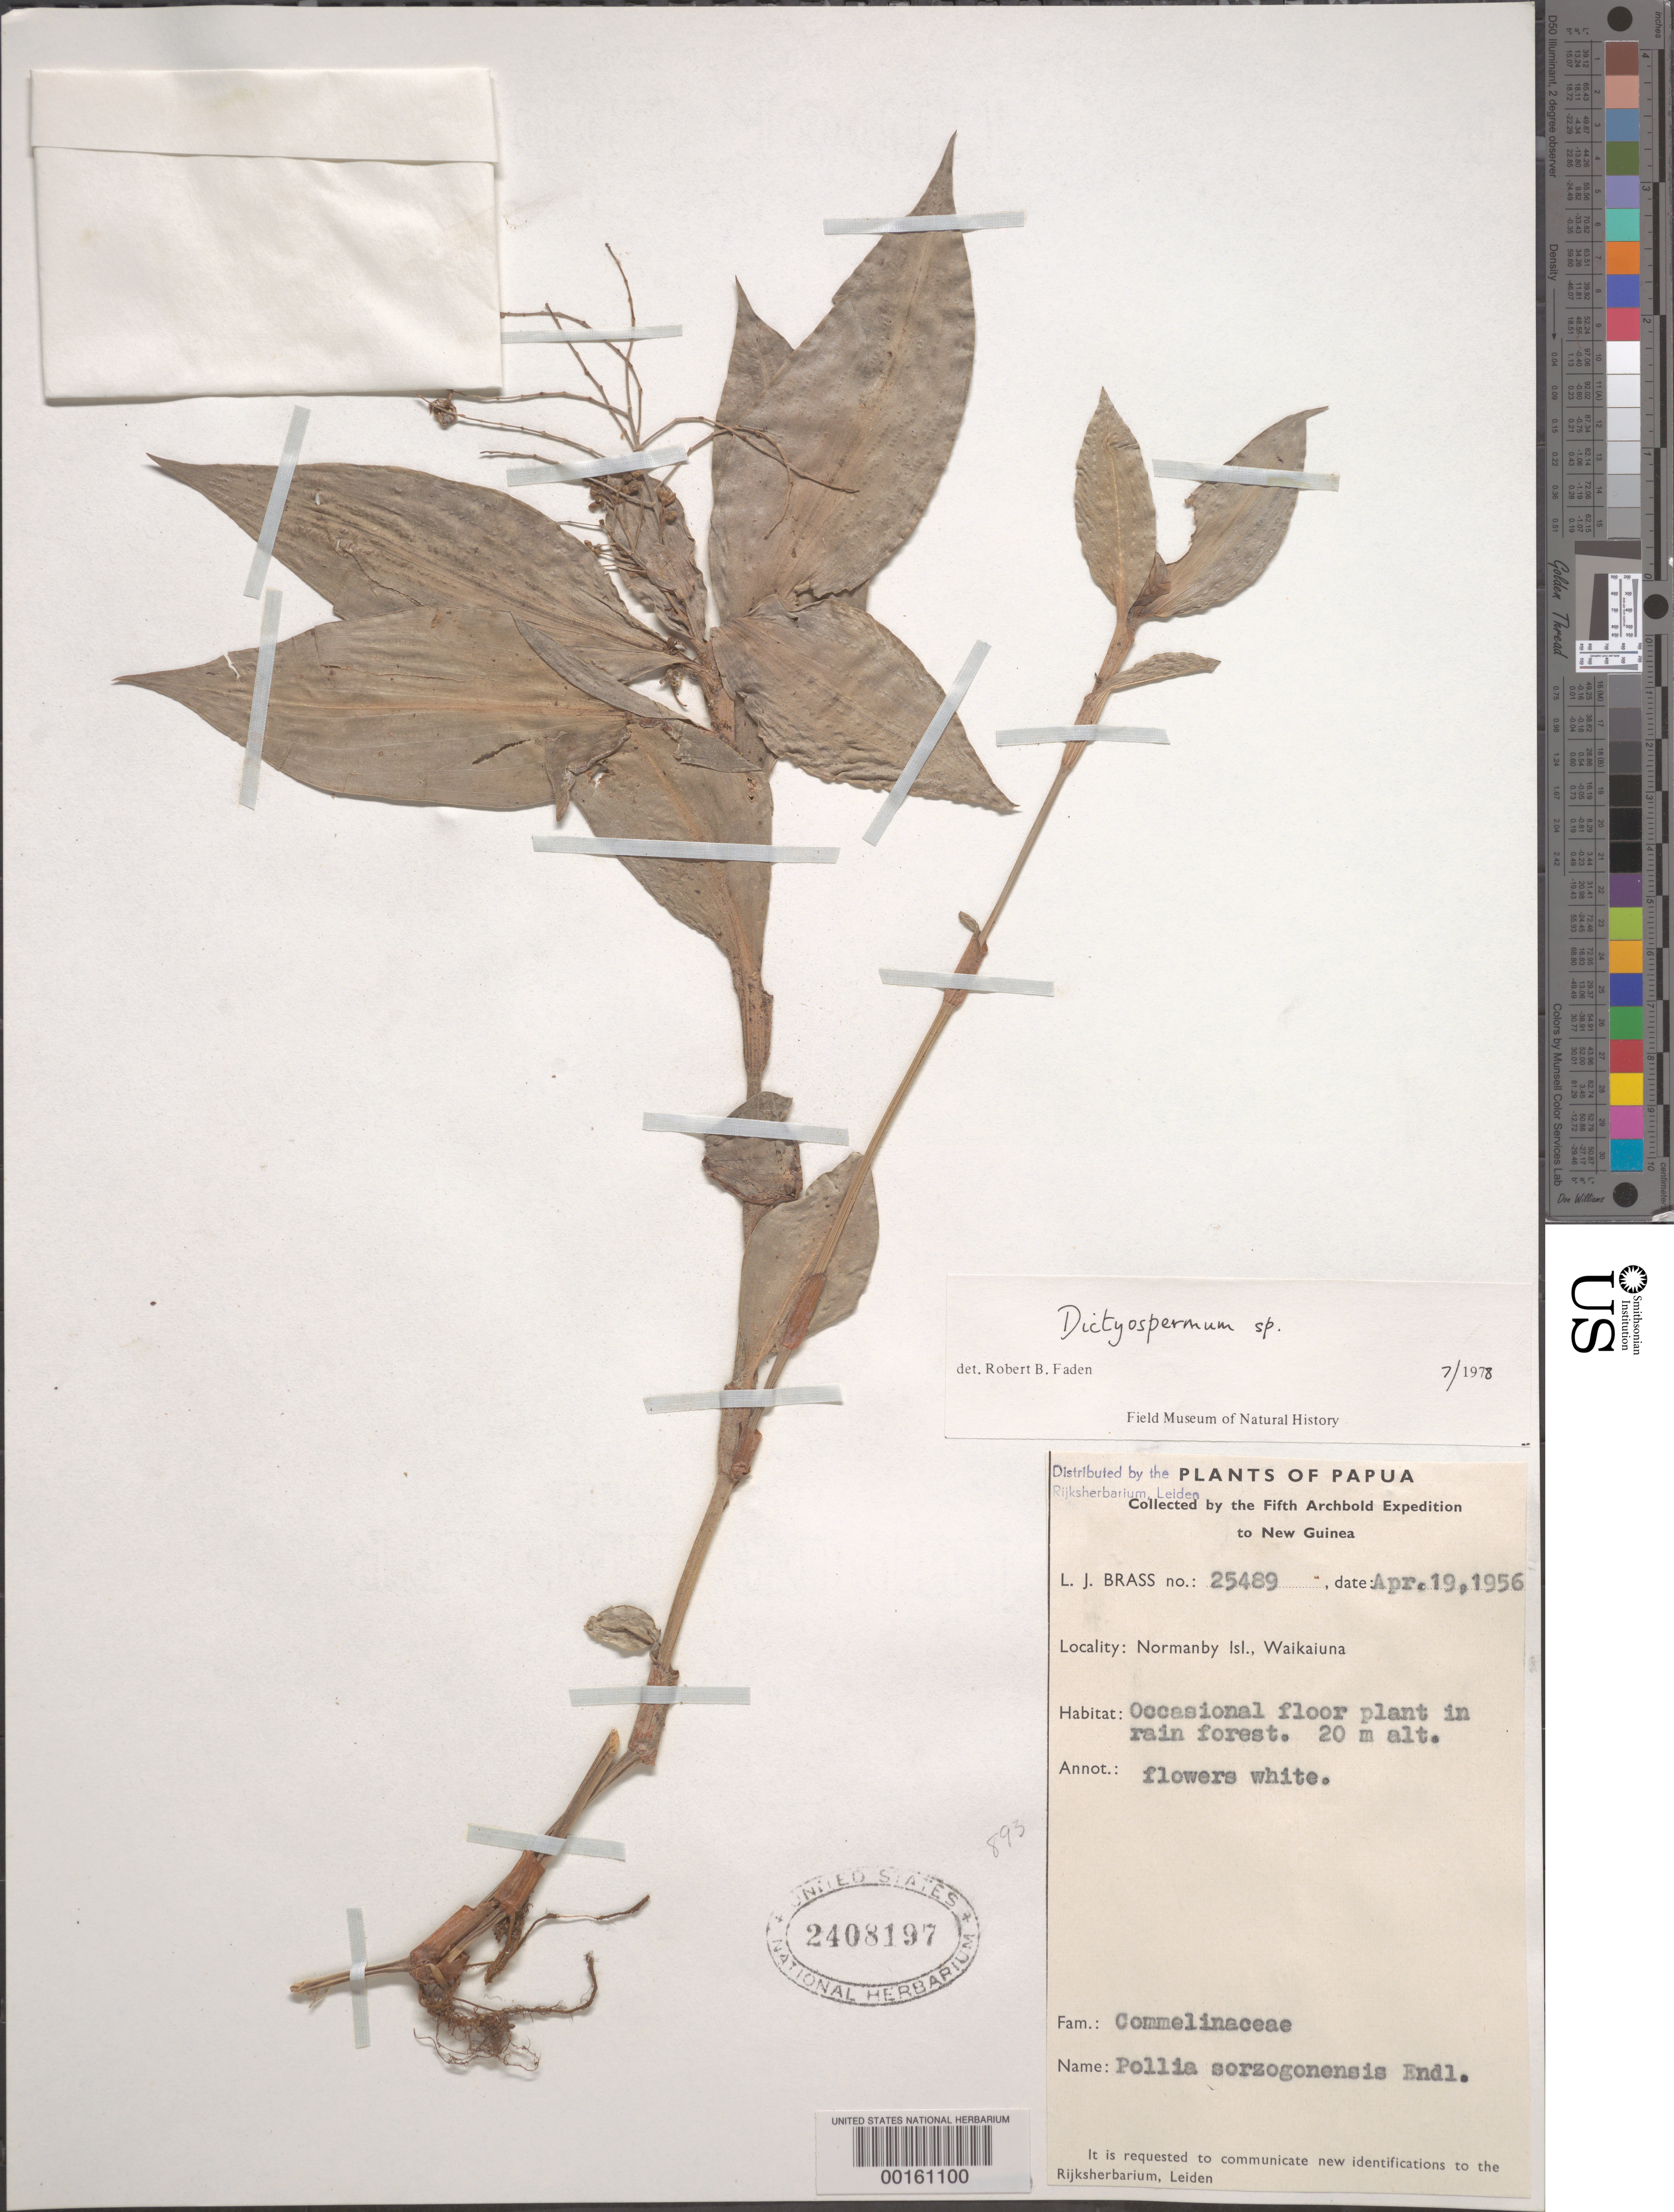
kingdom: Plantae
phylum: Tracheophyta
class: Liliopsida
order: Commelinales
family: Commelinaceae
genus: Dictyospermum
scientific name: Dictyospermum sp.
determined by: Faden, Robert B., (US), Smithsonian Institution - National Museum of Natural History (UNITED STATES)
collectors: L. J. Brass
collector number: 25489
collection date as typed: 19 Apr 1956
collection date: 1956-04-19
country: Papua New Guinea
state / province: Milne Bay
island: Normanby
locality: Normanby island, waikaiuna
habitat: Rainforest floor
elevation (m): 20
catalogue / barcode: US 2408197